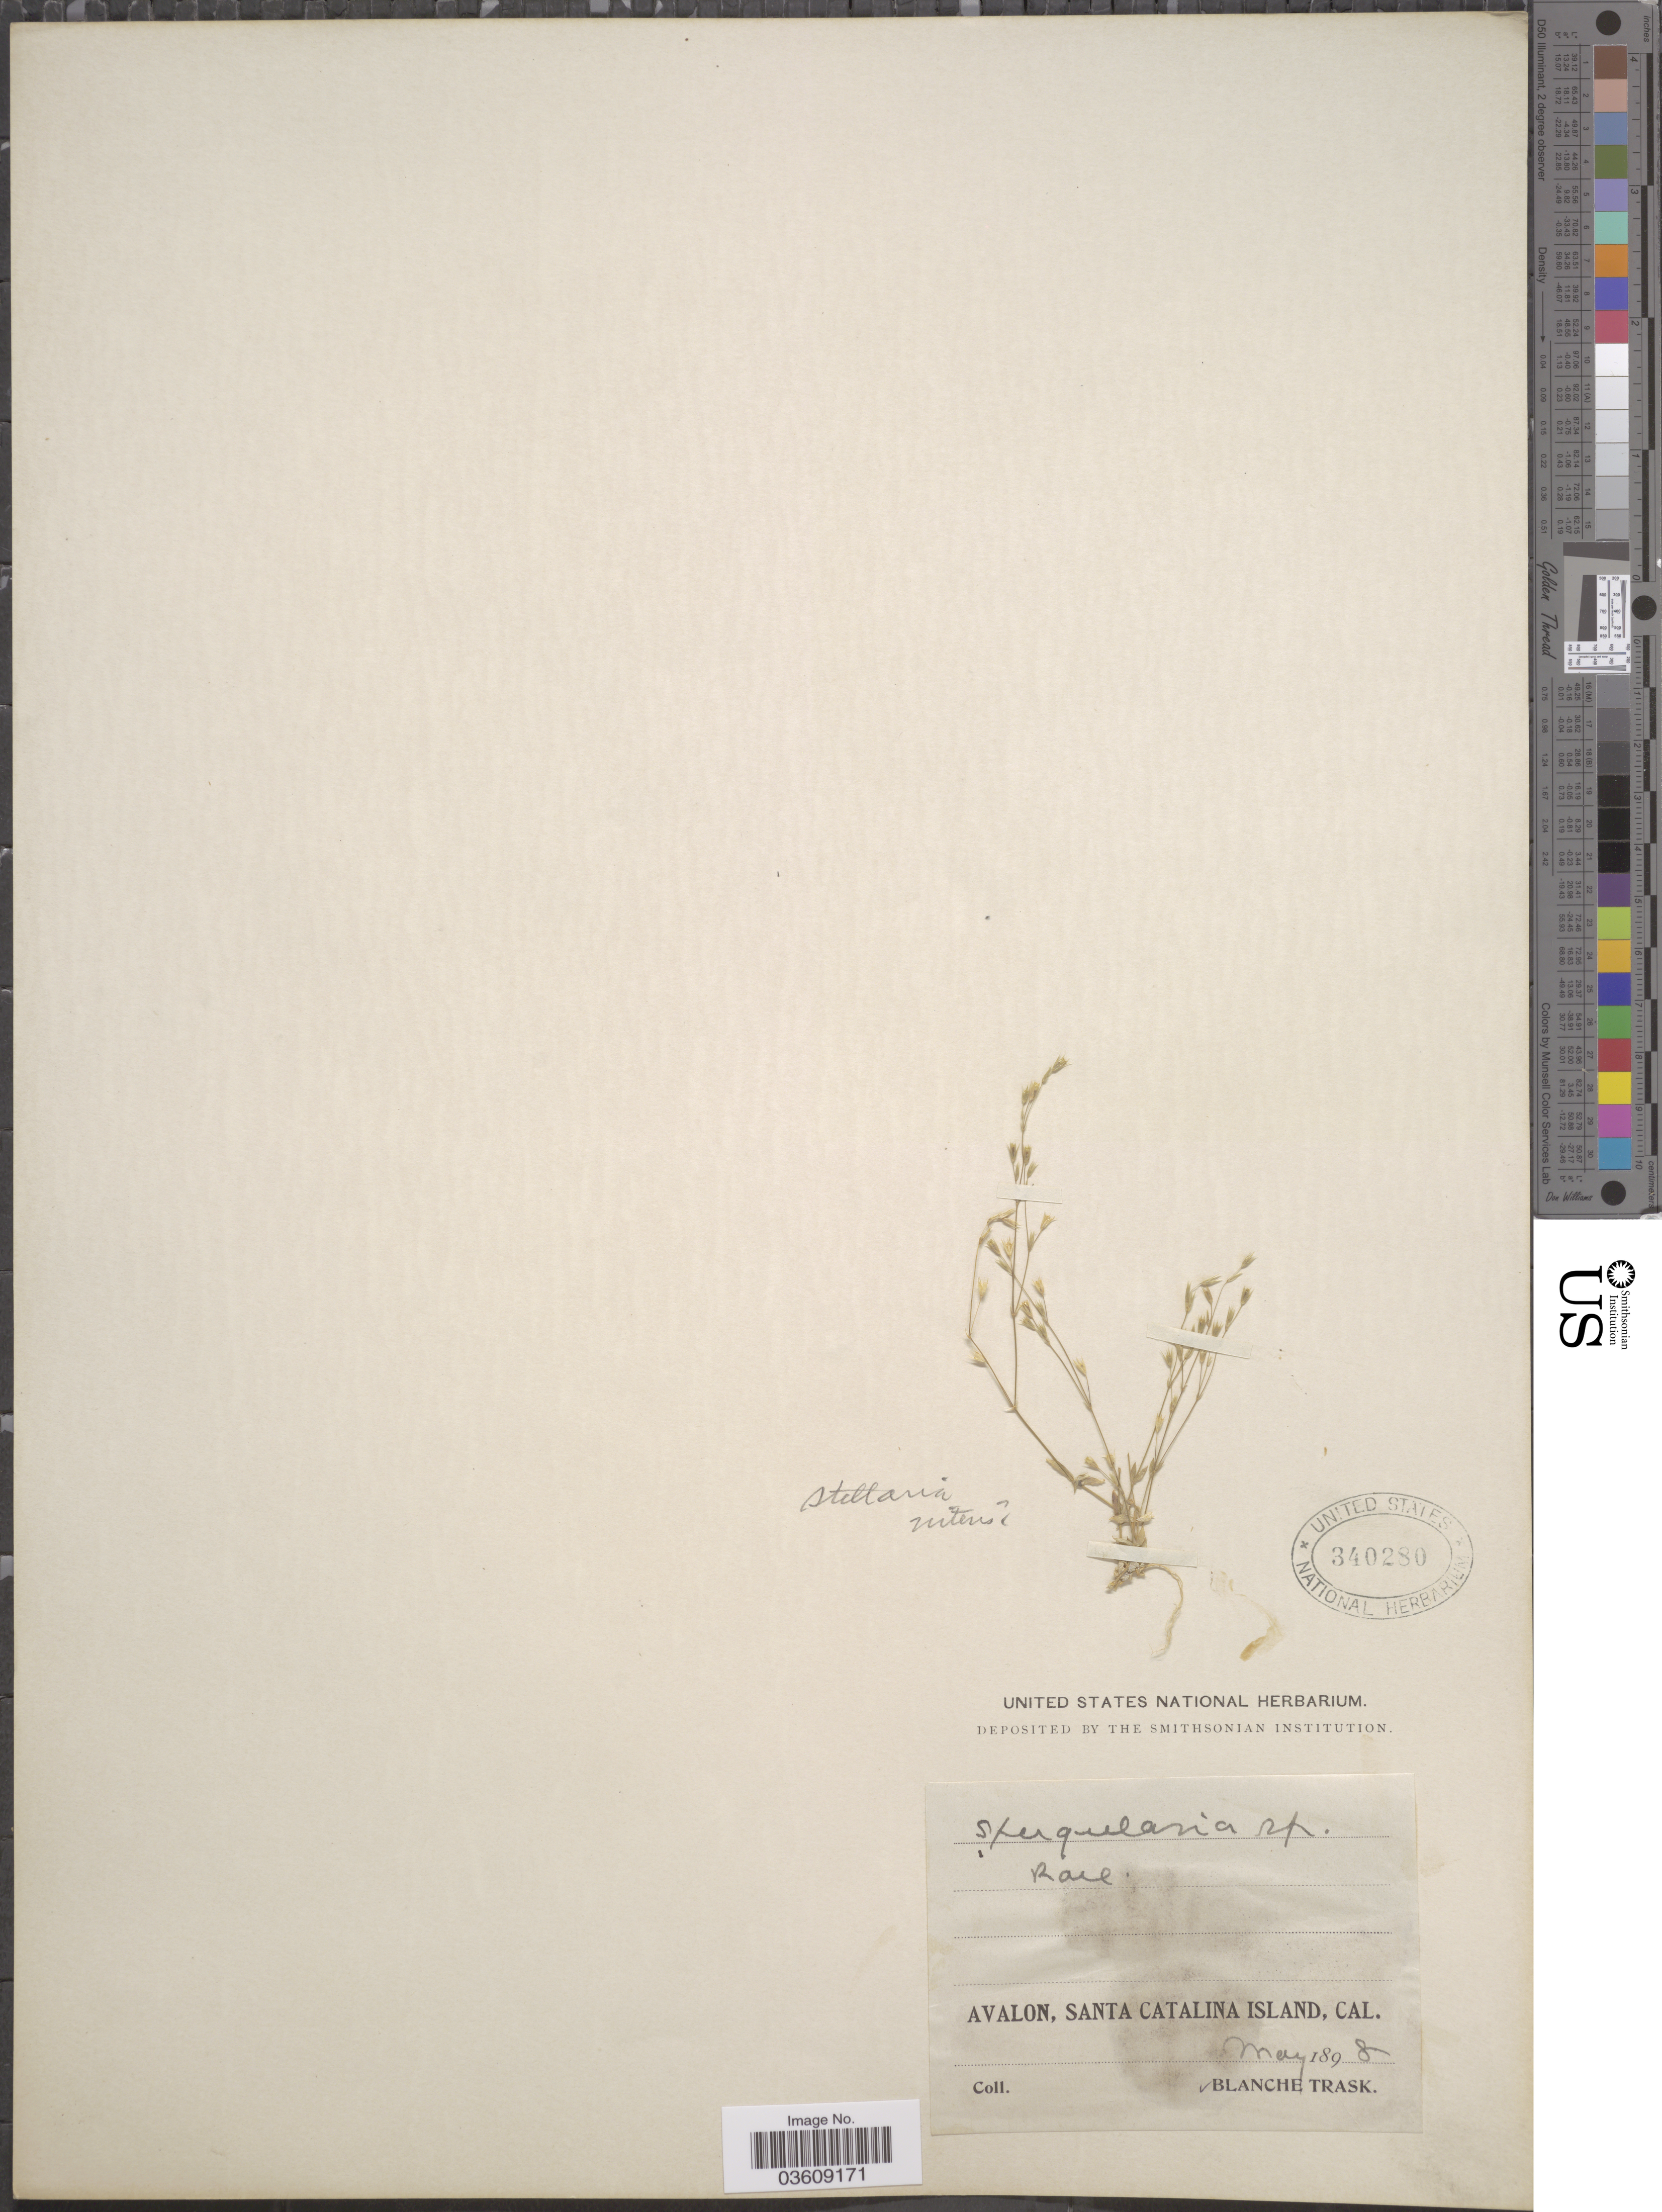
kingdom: Plantae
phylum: Tracheophyta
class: Magnoliopsida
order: Caryophyllales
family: Caryophyllaceae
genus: Stellaria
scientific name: Stellaria nitens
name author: Nutt.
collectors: B. Trask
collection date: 1898-05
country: United States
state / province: California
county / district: Los Angeles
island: Santa Catalina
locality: Avalon, Santa Catalina Island.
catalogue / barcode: US 340280